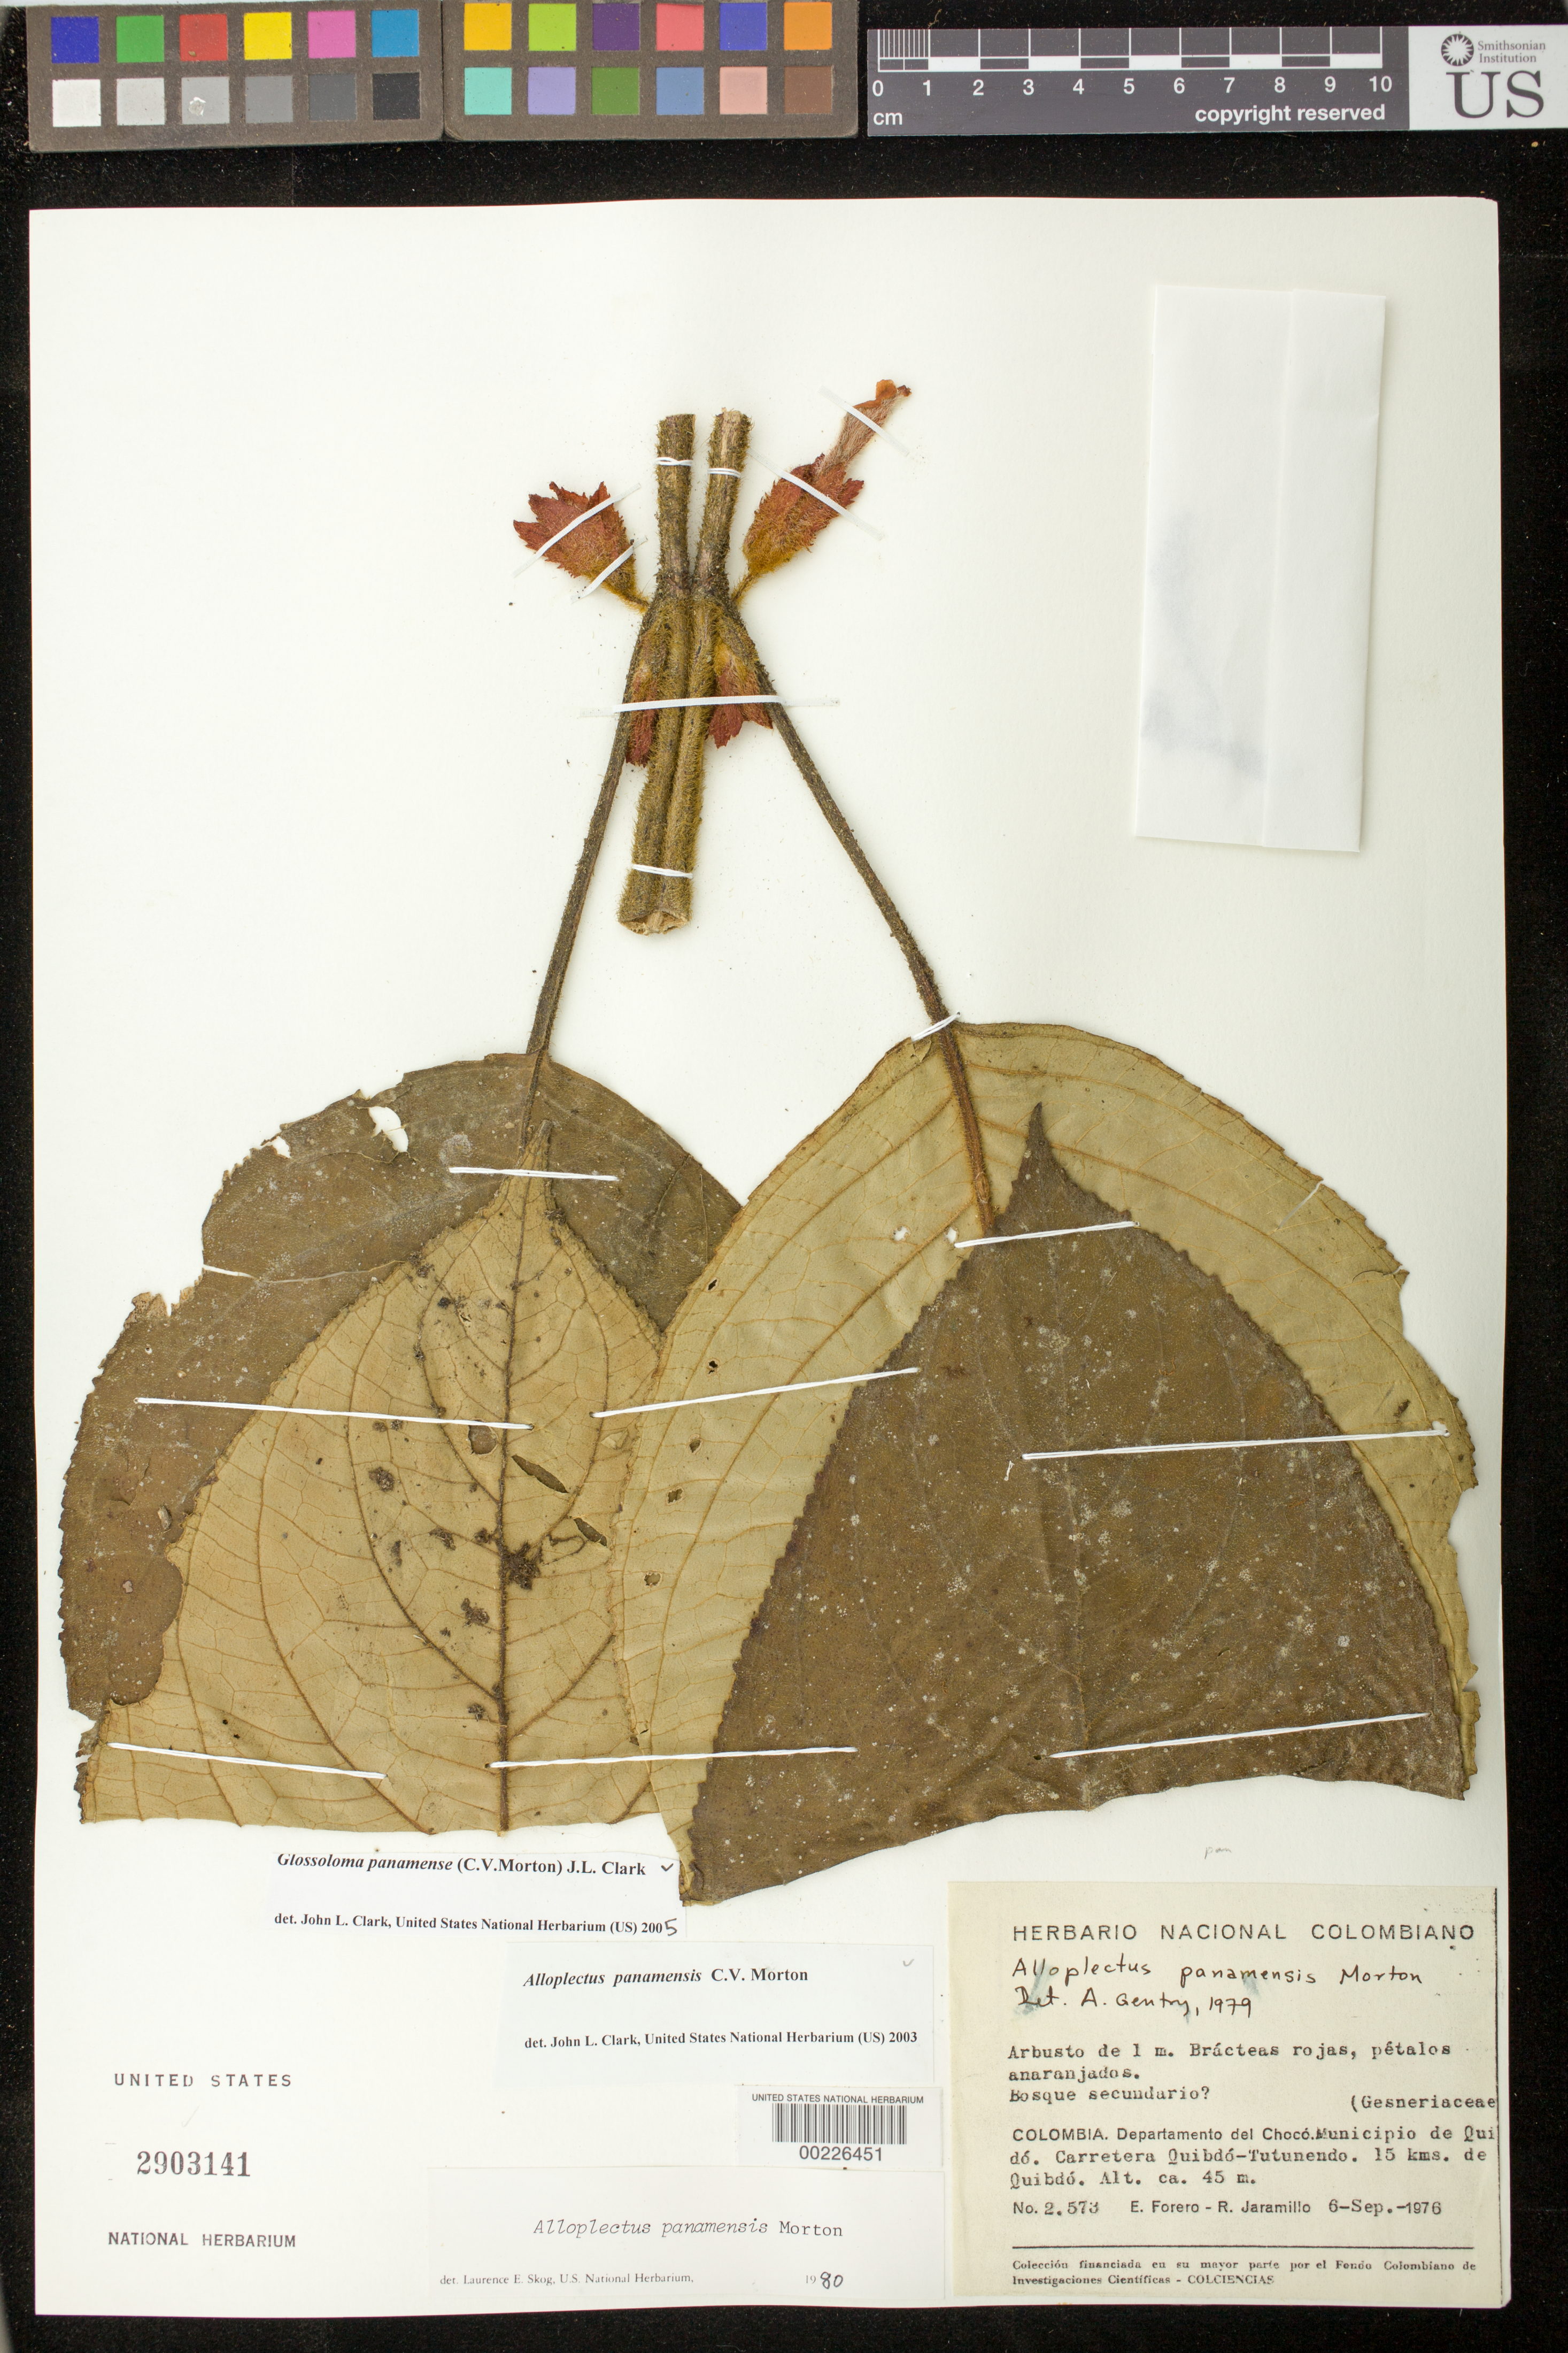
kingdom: Plantae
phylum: Tracheophyta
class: Magnoliopsida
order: Lamiales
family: Gesneriaceae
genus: Glossoloma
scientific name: Glossoloma panamense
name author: (C.V. Morton) J.L. Clark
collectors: E. Forero & R. Jaramillo M.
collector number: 2573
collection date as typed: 06 Sep 1976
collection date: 1976-09-06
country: Colombia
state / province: Chocó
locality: Mun. of Quibdó, Quibdó - Tutunendo highway, 15 km from Quibdó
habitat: Secondary? forest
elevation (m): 45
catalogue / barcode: US 2903141